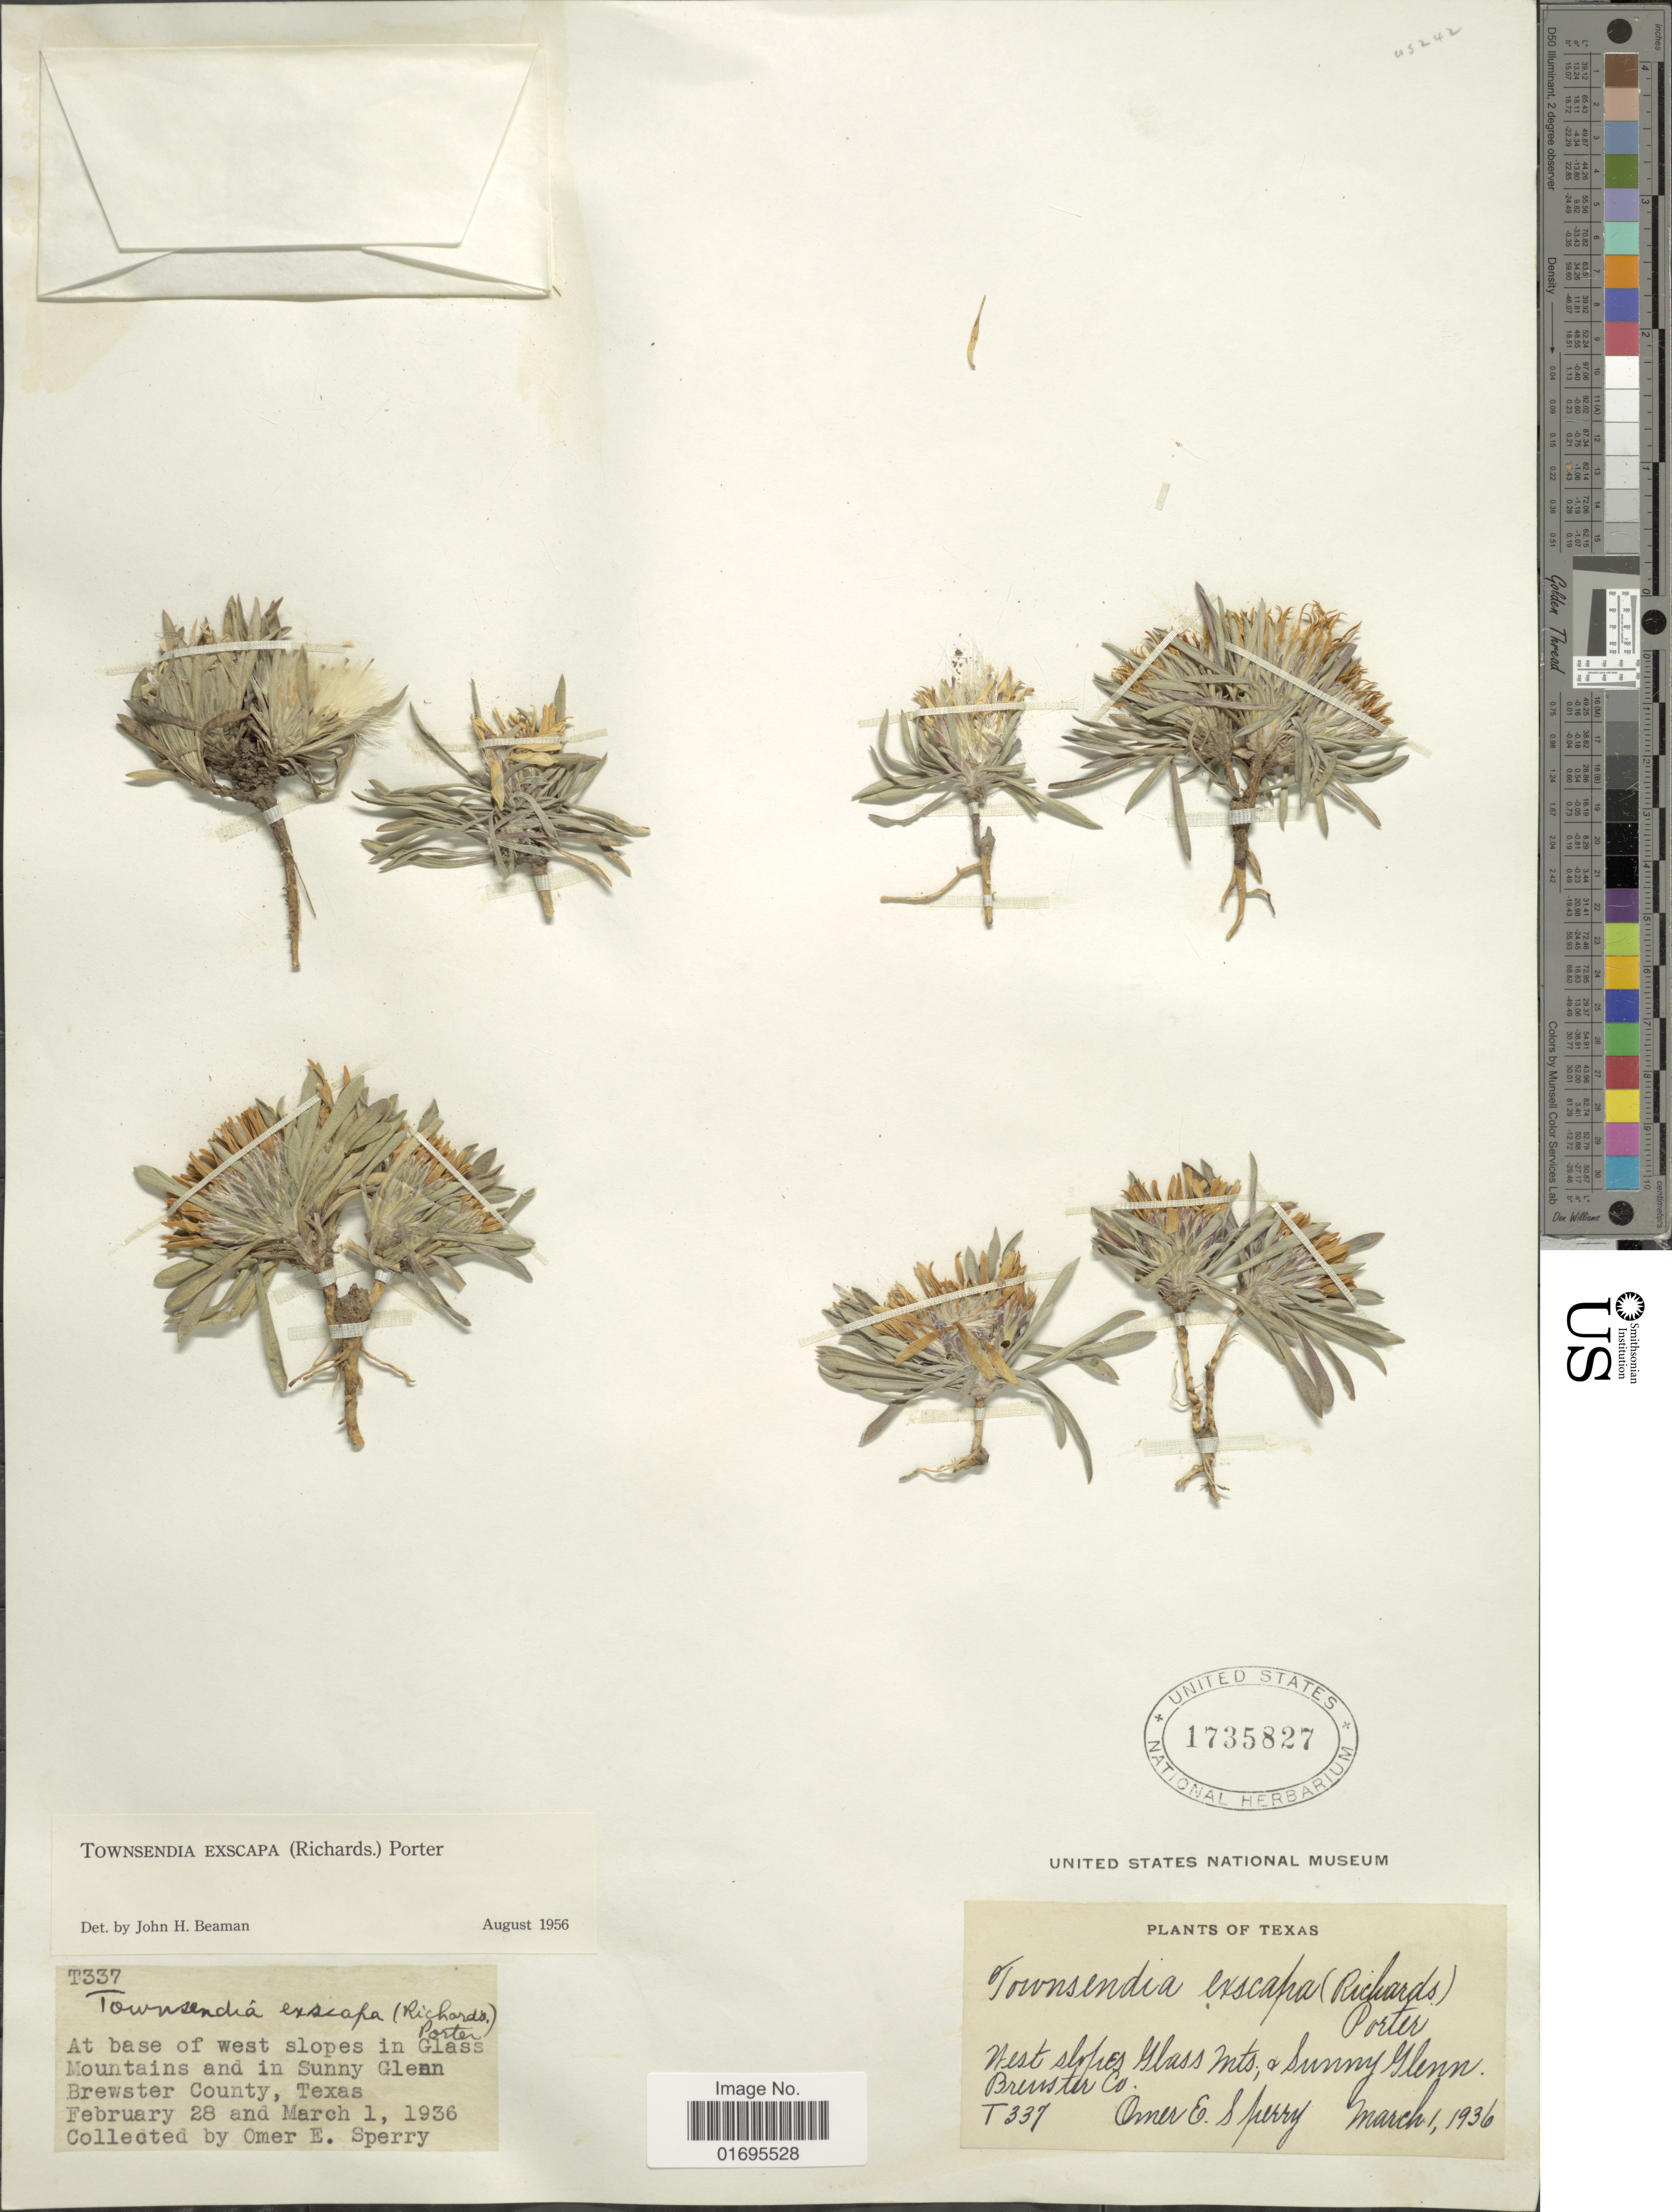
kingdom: Plantae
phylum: Tracheophyta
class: Magnoliopsida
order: Asterales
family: Asteraceae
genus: Townsendia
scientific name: Townsendia exscapa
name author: (Richardson) Porter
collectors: O. E. Sperry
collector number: T337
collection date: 1936-03-01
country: United States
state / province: Texas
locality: At base of west slopes in Glass Mountains and in Sunny Glenn Brewster County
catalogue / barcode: US 1735827